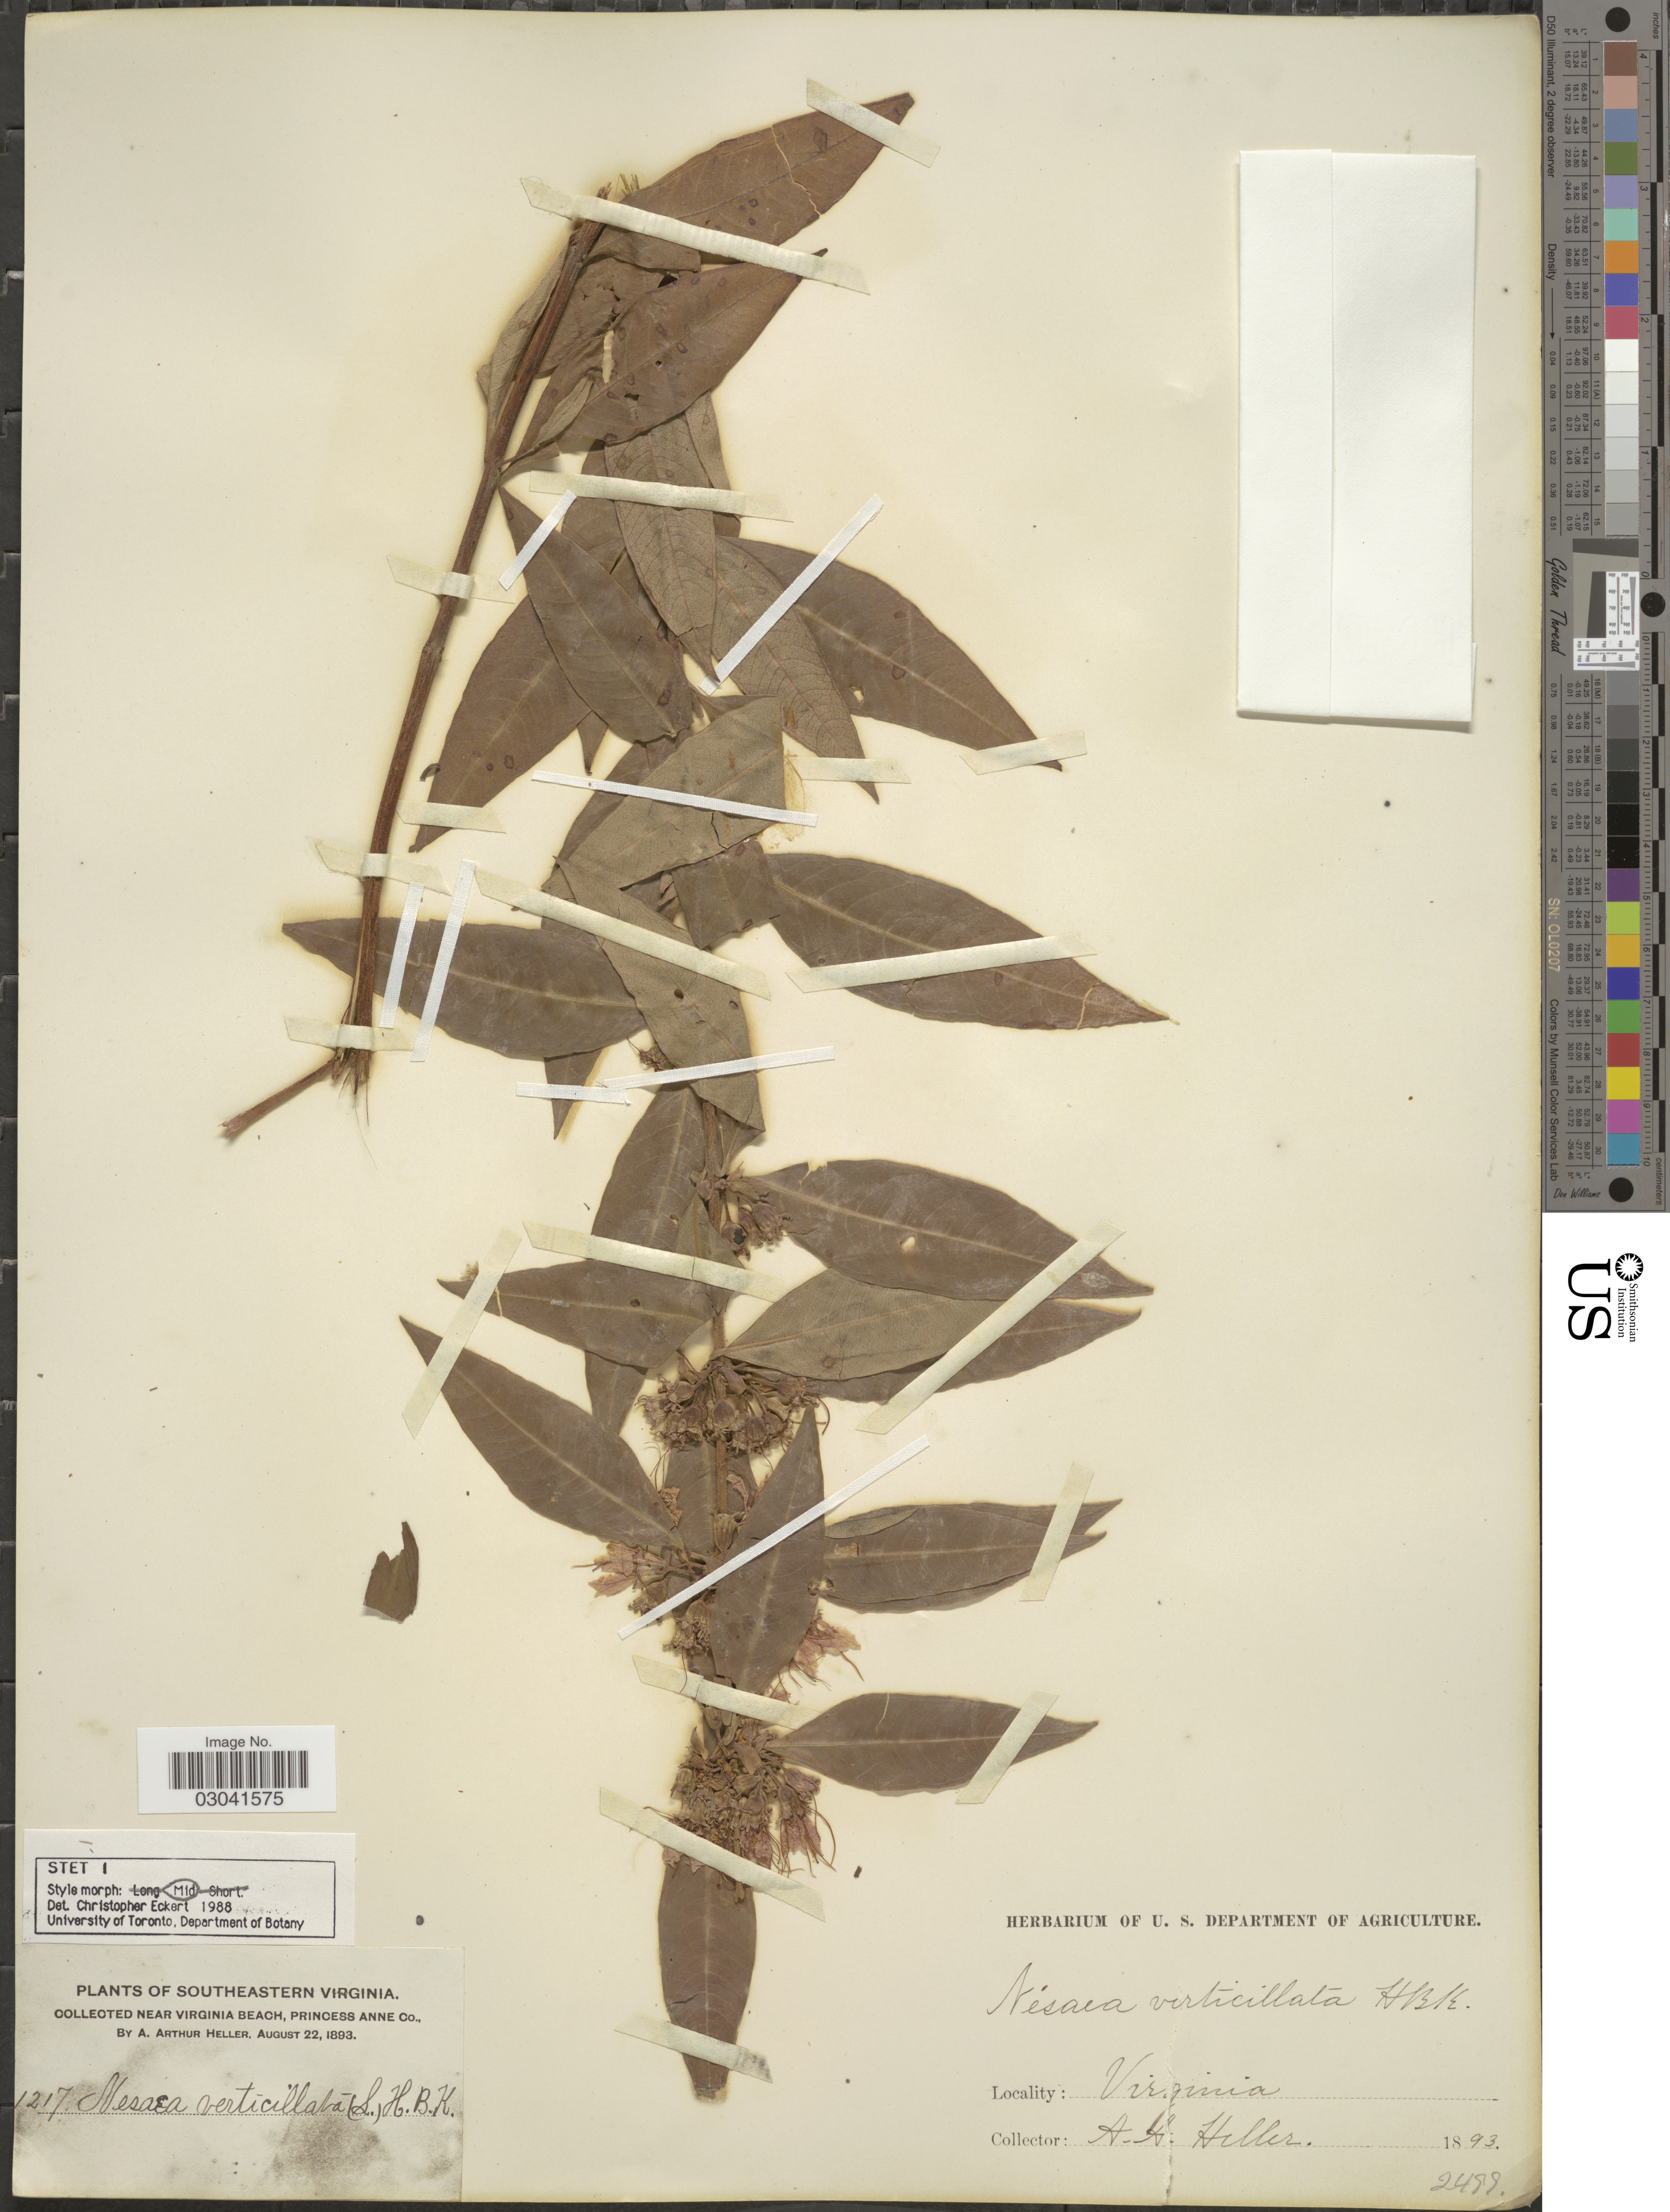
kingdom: Plantae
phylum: Tracheophyta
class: Magnoliopsida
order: Myrtales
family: Lythraceae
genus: Decodon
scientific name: Decodon verticillatus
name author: (L.) Elliott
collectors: A. A. Heller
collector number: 1217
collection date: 1893-08-22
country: United States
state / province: Virginia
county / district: City of Virginia Beach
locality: Southeastern Virginia. Collected near Virginia Beach, Princess Anne (=historic county name) Co.